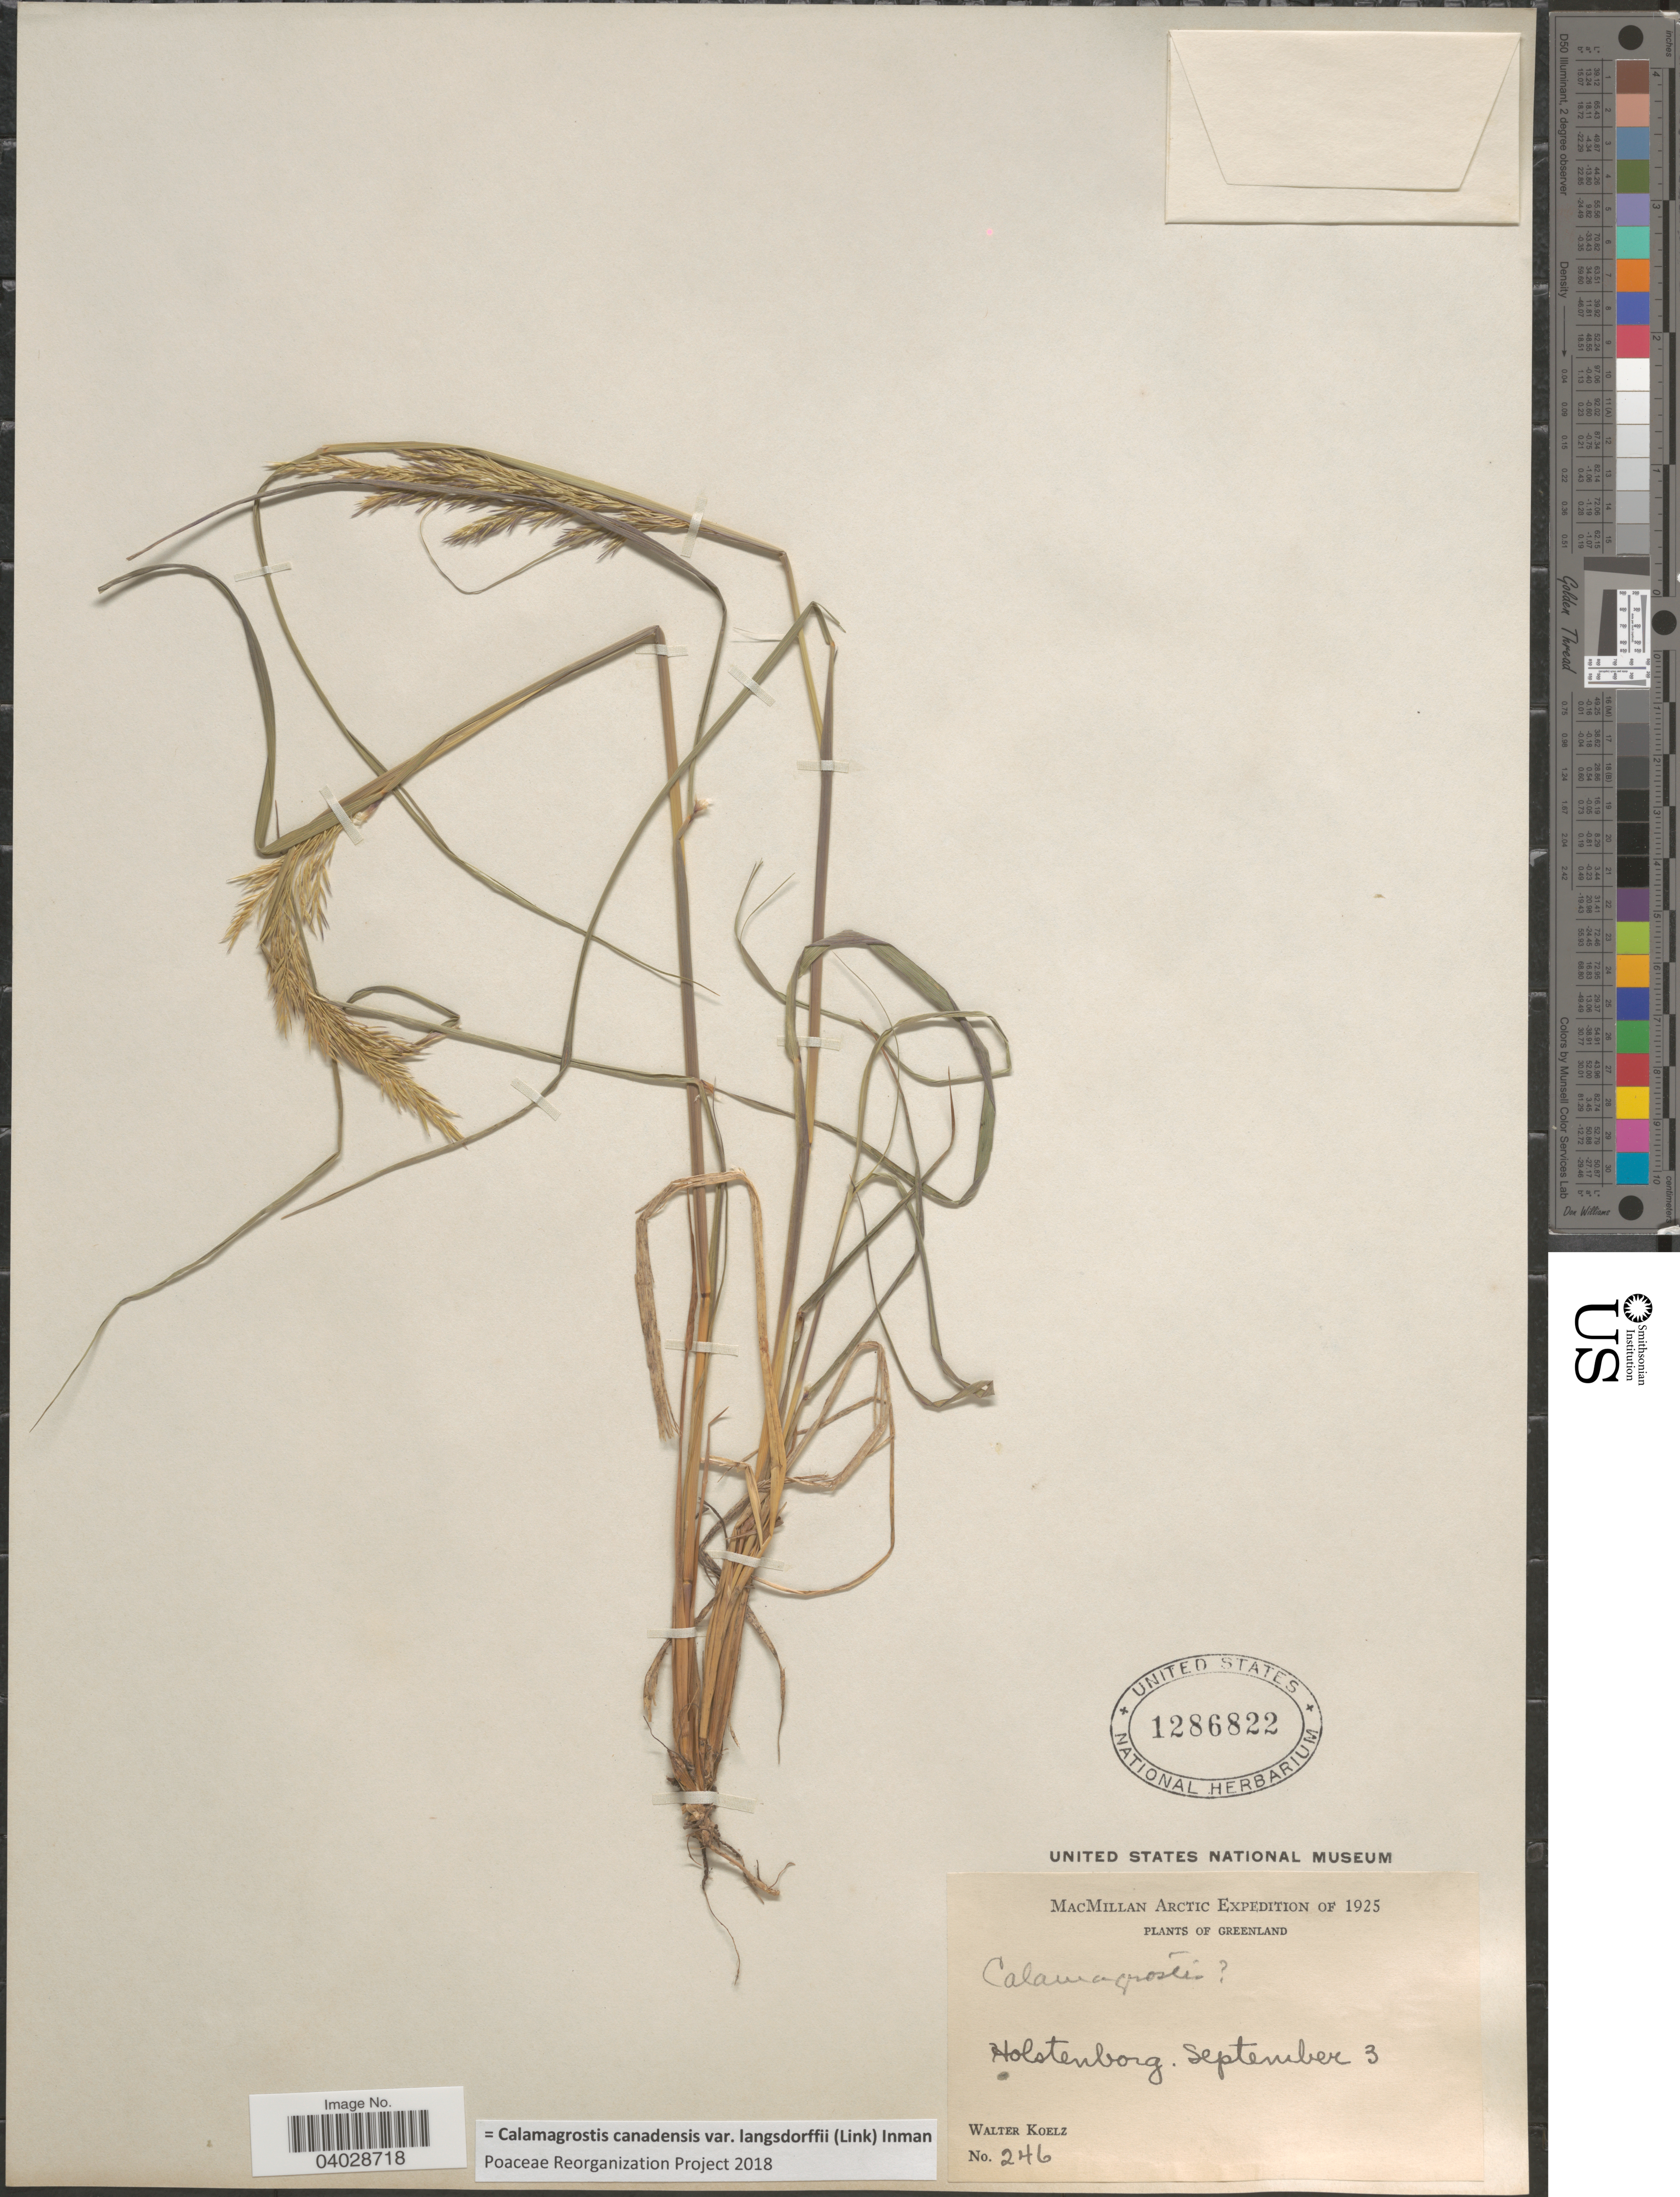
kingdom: Plantae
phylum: Tracheophyta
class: Liliopsida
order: Poales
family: Poaceae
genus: Calamagrostis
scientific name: Calamagrostis canadensis var. langsdorffii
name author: (Link) Inman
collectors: W. N. Koelz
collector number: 246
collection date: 1925-09-03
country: Greenland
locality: Holstenborg.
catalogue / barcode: US 1286822